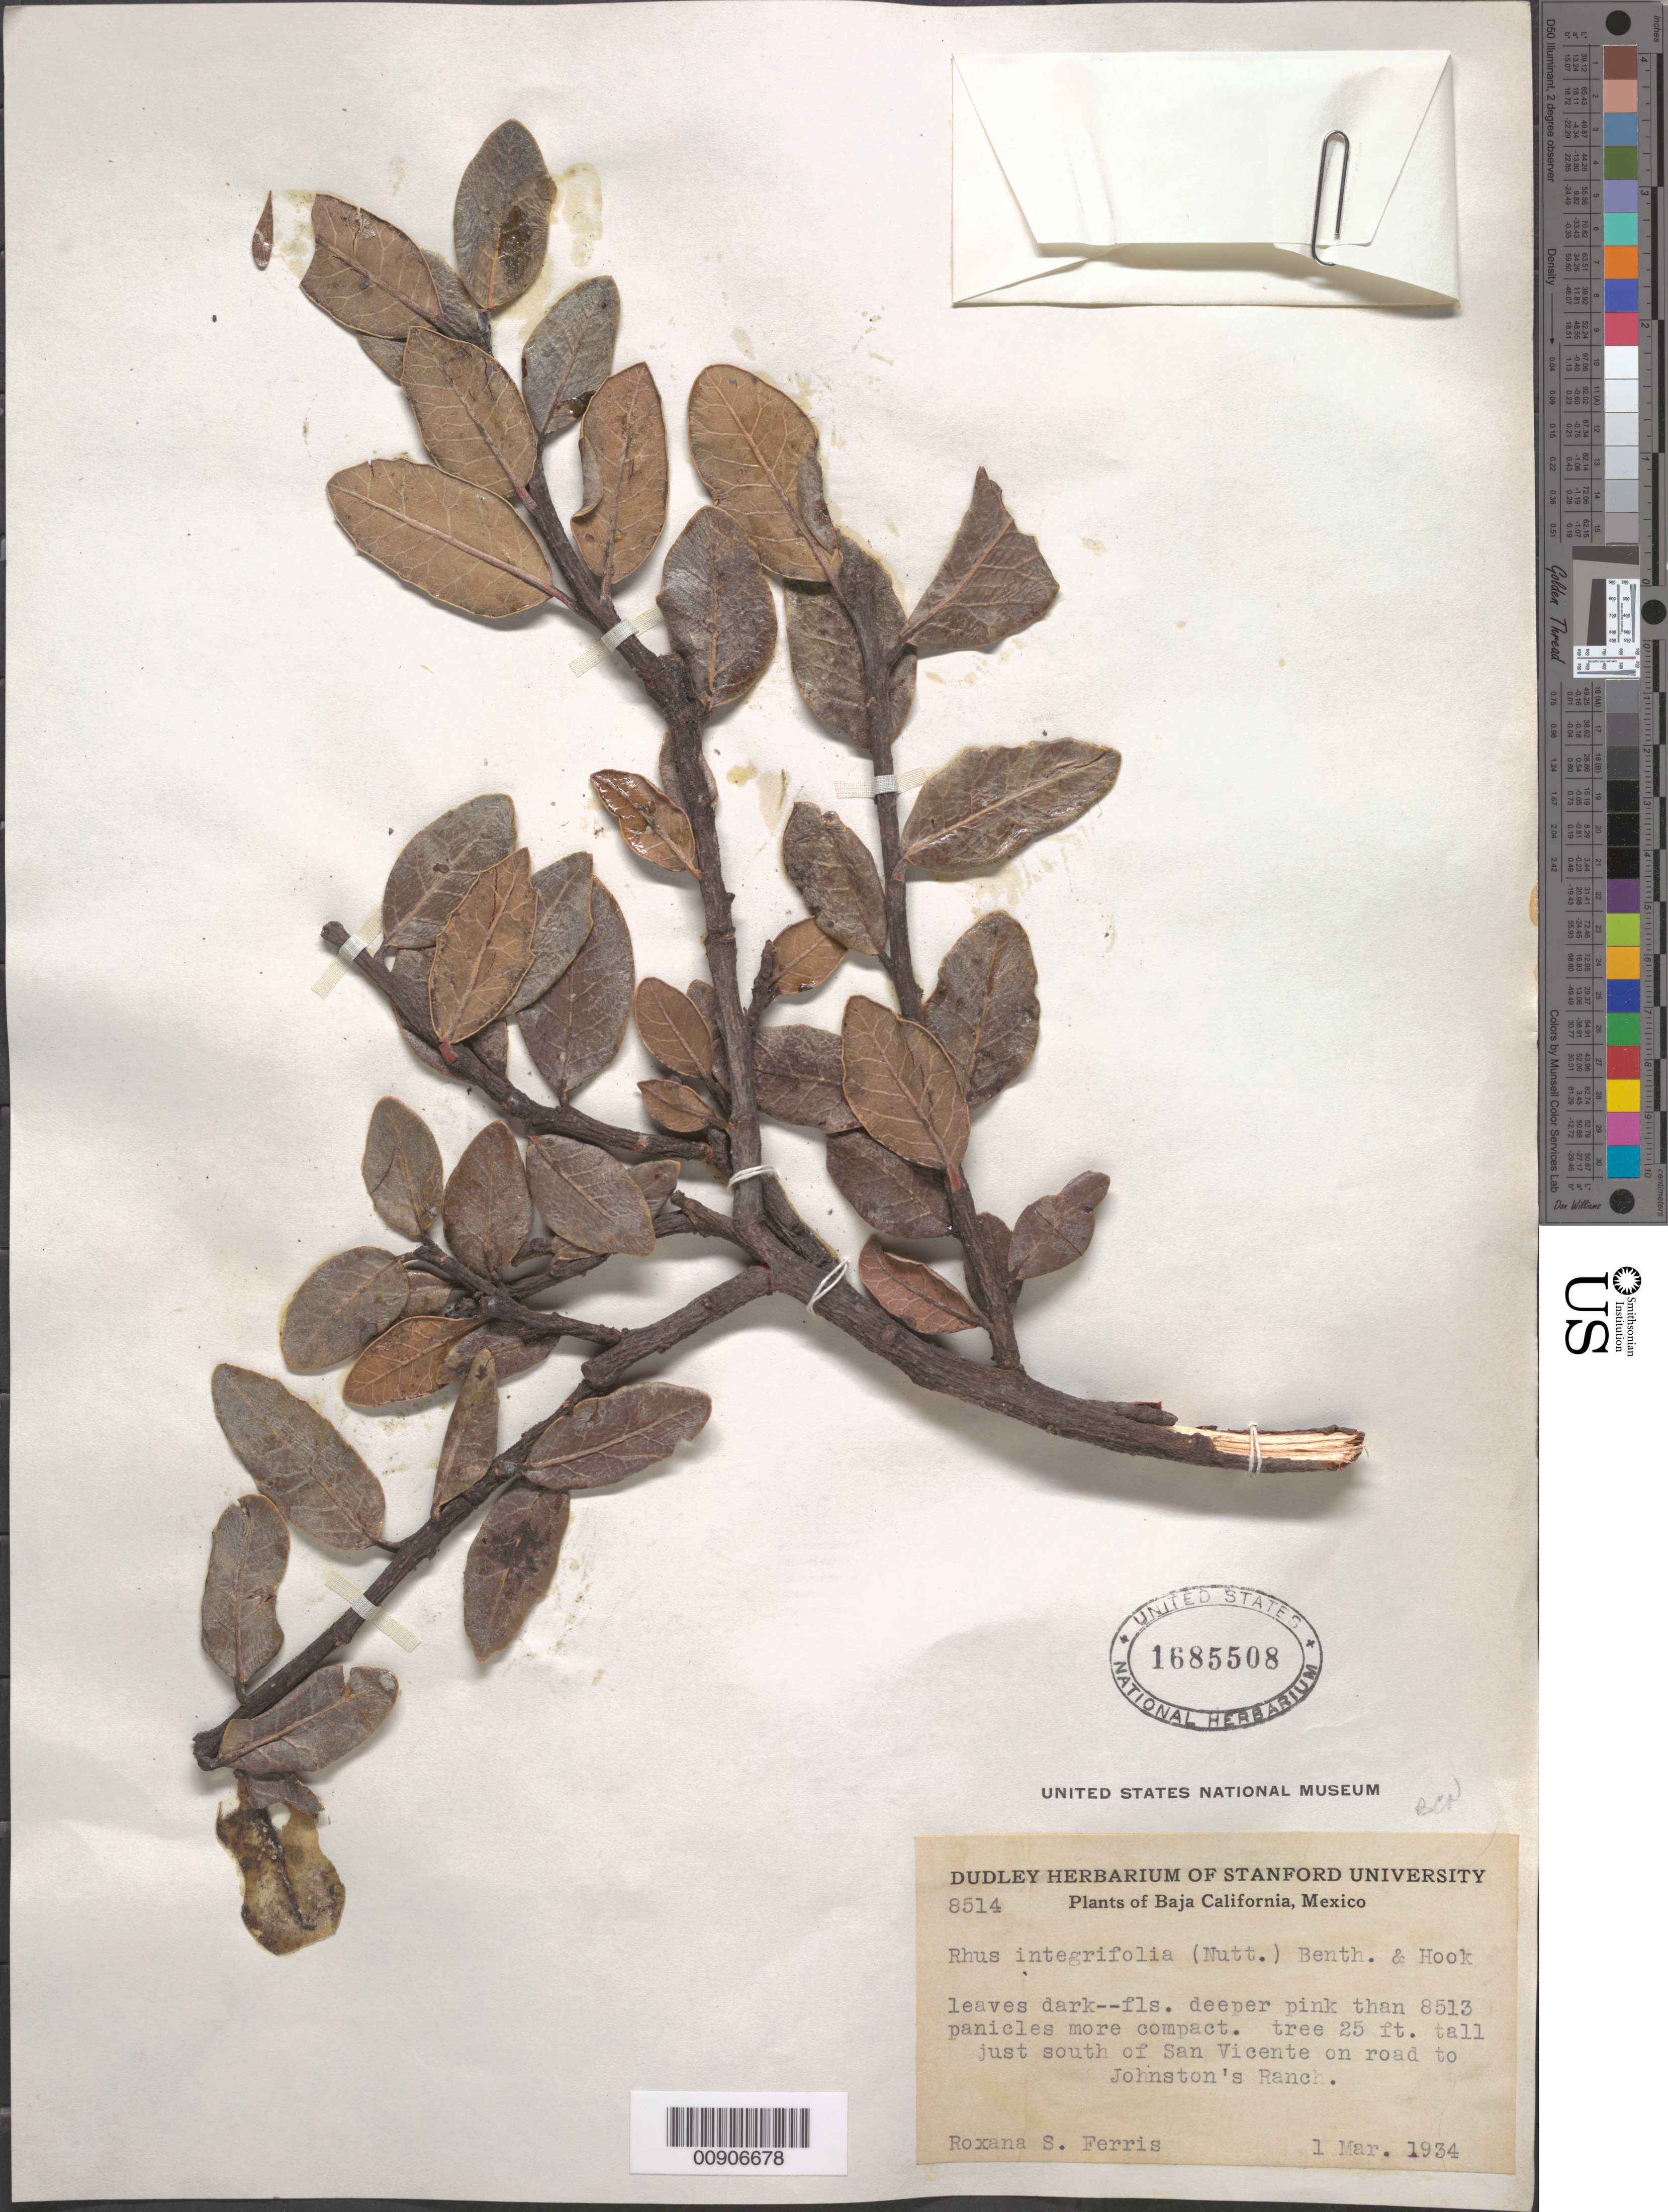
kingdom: Plantae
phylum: Tracheophyta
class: Magnoliopsida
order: Sapindales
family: Anacardiaceae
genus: Rhus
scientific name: Rhus integrifolia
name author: (Nutt.) Benth. & Hook. f. ex W.H. Brewer & S. Watson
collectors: R. S. Ferris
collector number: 8514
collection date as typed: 01 Mar 1934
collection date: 1934-03-01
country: Mexico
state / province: Baja California Norte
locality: Just south of San Vicente on road road to Johnston's Ranch.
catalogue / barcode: US 1685508